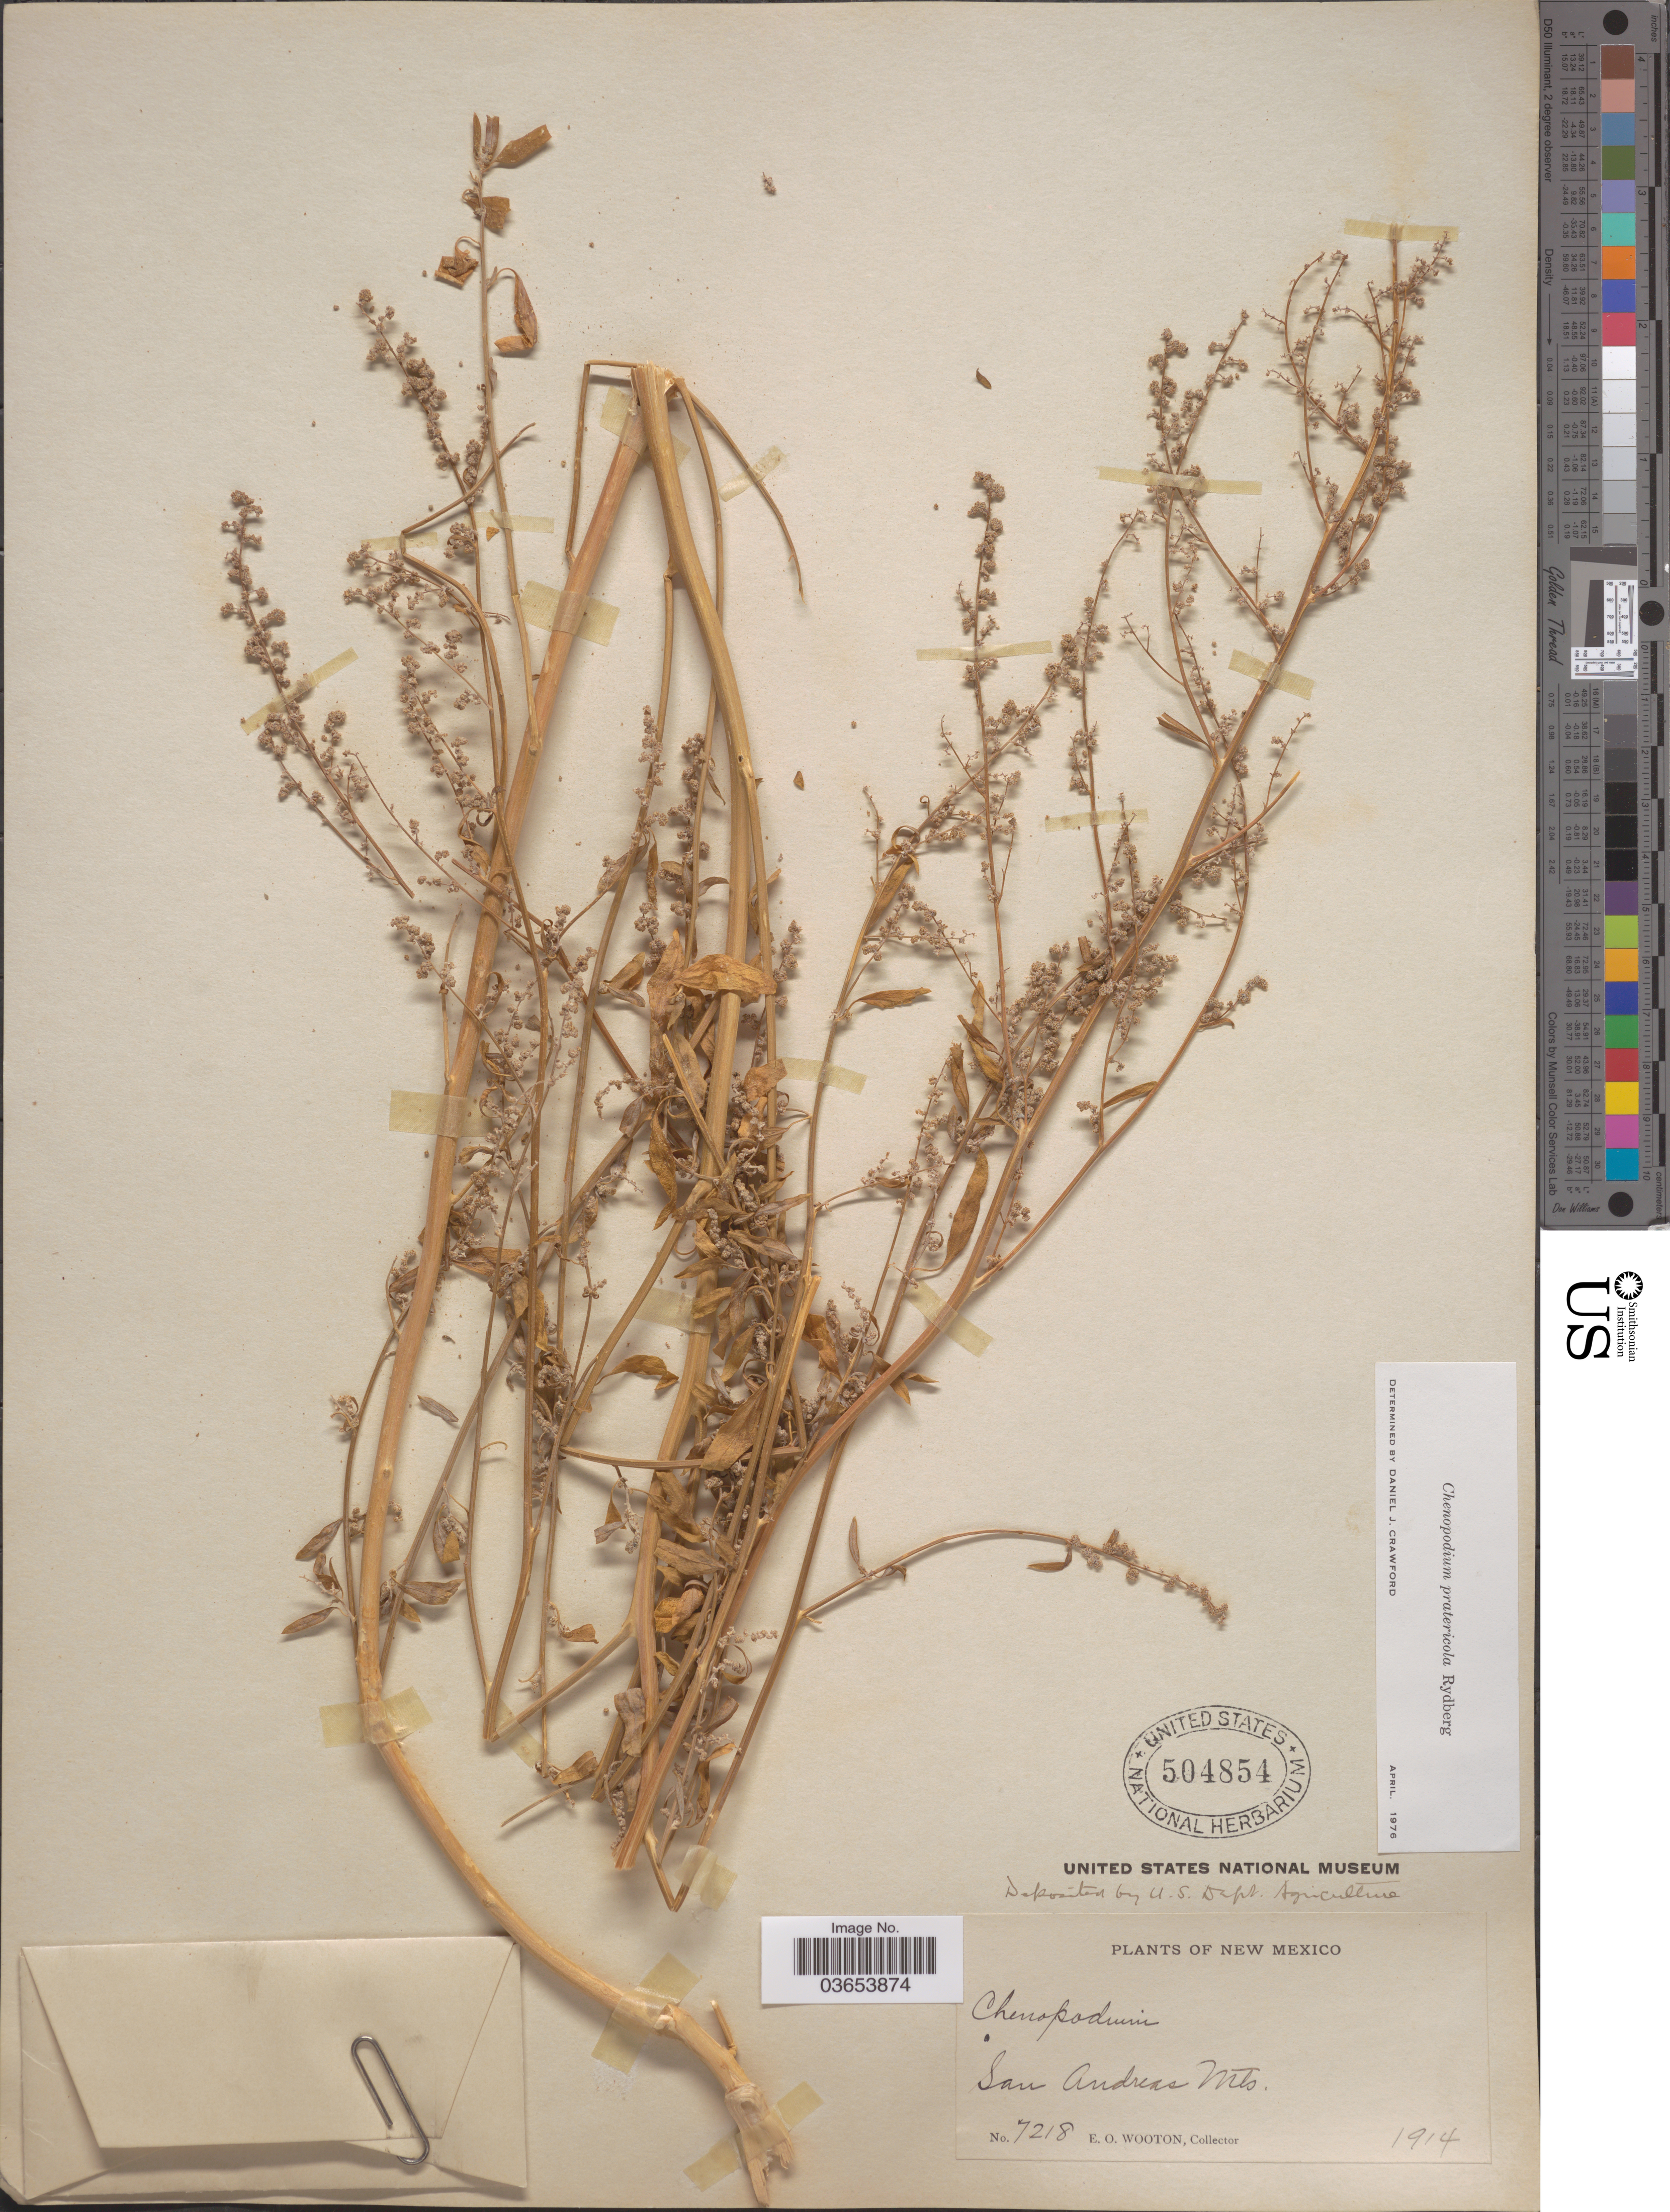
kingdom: Plantae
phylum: Tracheophyta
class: Magnoliopsida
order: Caryophyllales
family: Amaranthaceae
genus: Chenopodium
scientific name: Chenopodium pratericola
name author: Rydb.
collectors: E. O. Wooton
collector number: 7218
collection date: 1914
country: United States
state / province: New Mexico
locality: San Andreas Mts.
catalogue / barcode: US 504854